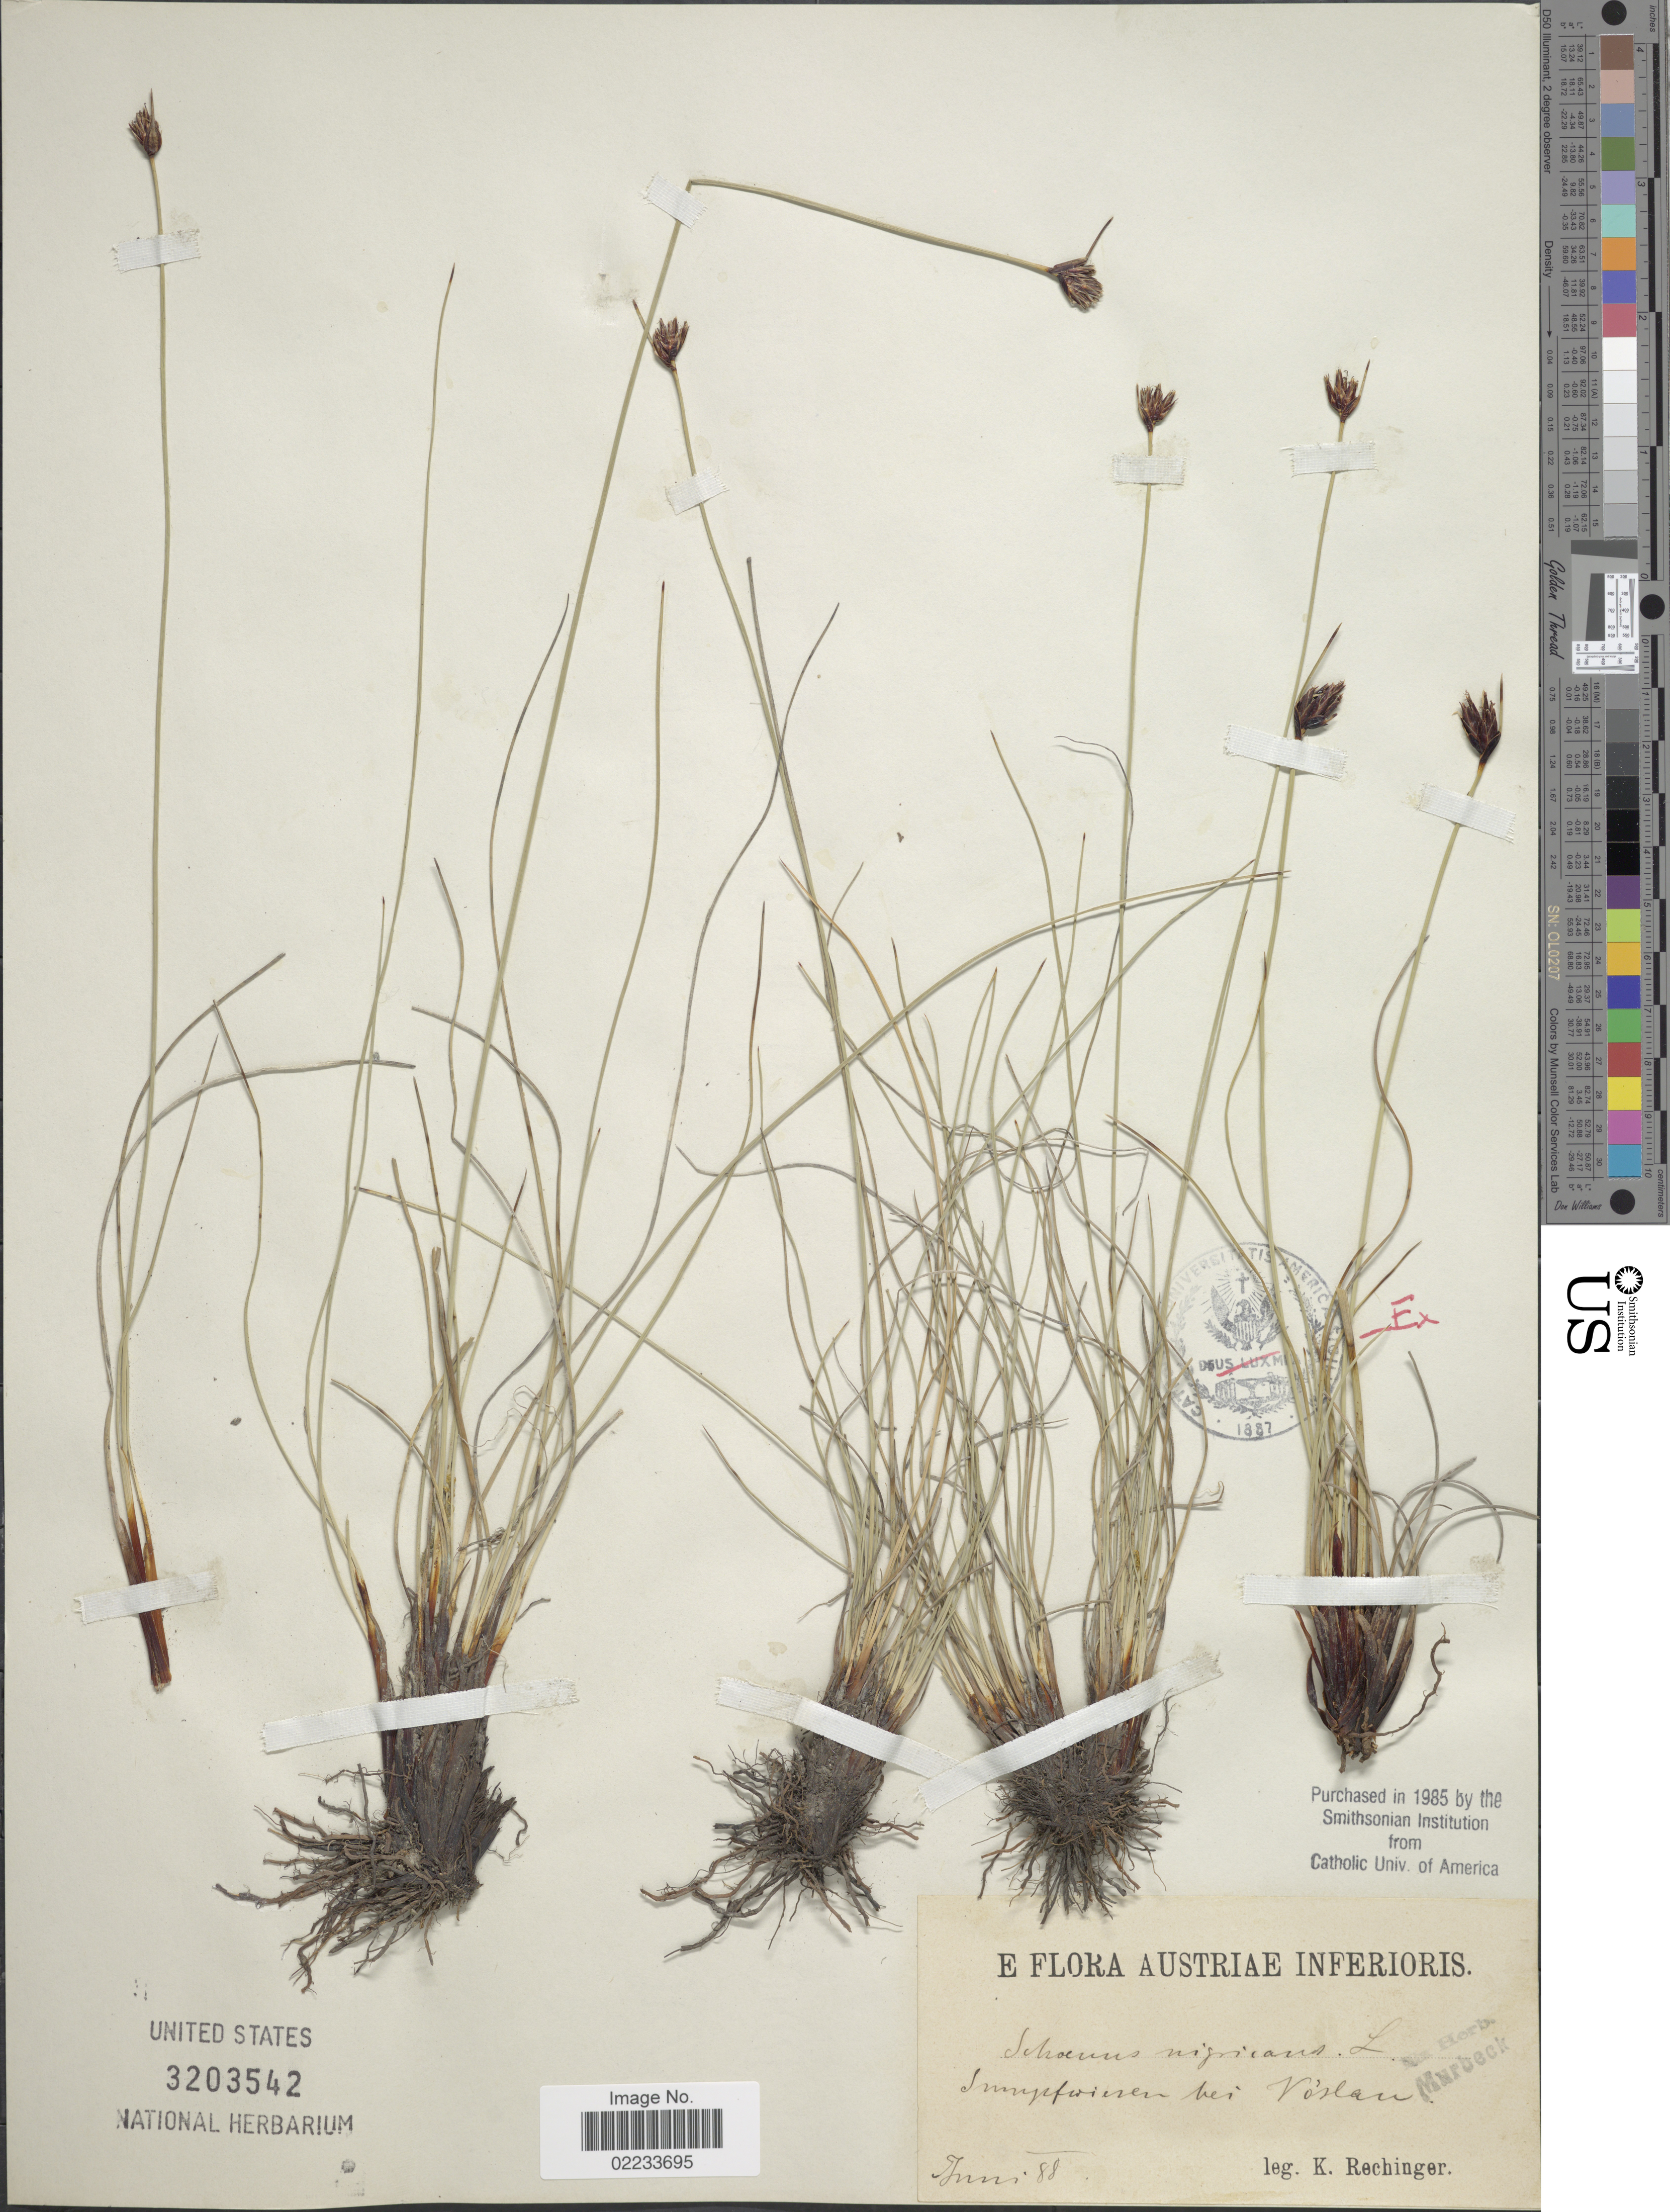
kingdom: Plantae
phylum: Tracheophyta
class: Liliopsida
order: Poales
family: Cyperaceae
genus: Schoenus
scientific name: Schoenus nigricans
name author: L.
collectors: K. Rechinger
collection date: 1888-06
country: Austria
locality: Sumpfuieren [interpreted] bei Voslau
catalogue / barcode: US 3203542